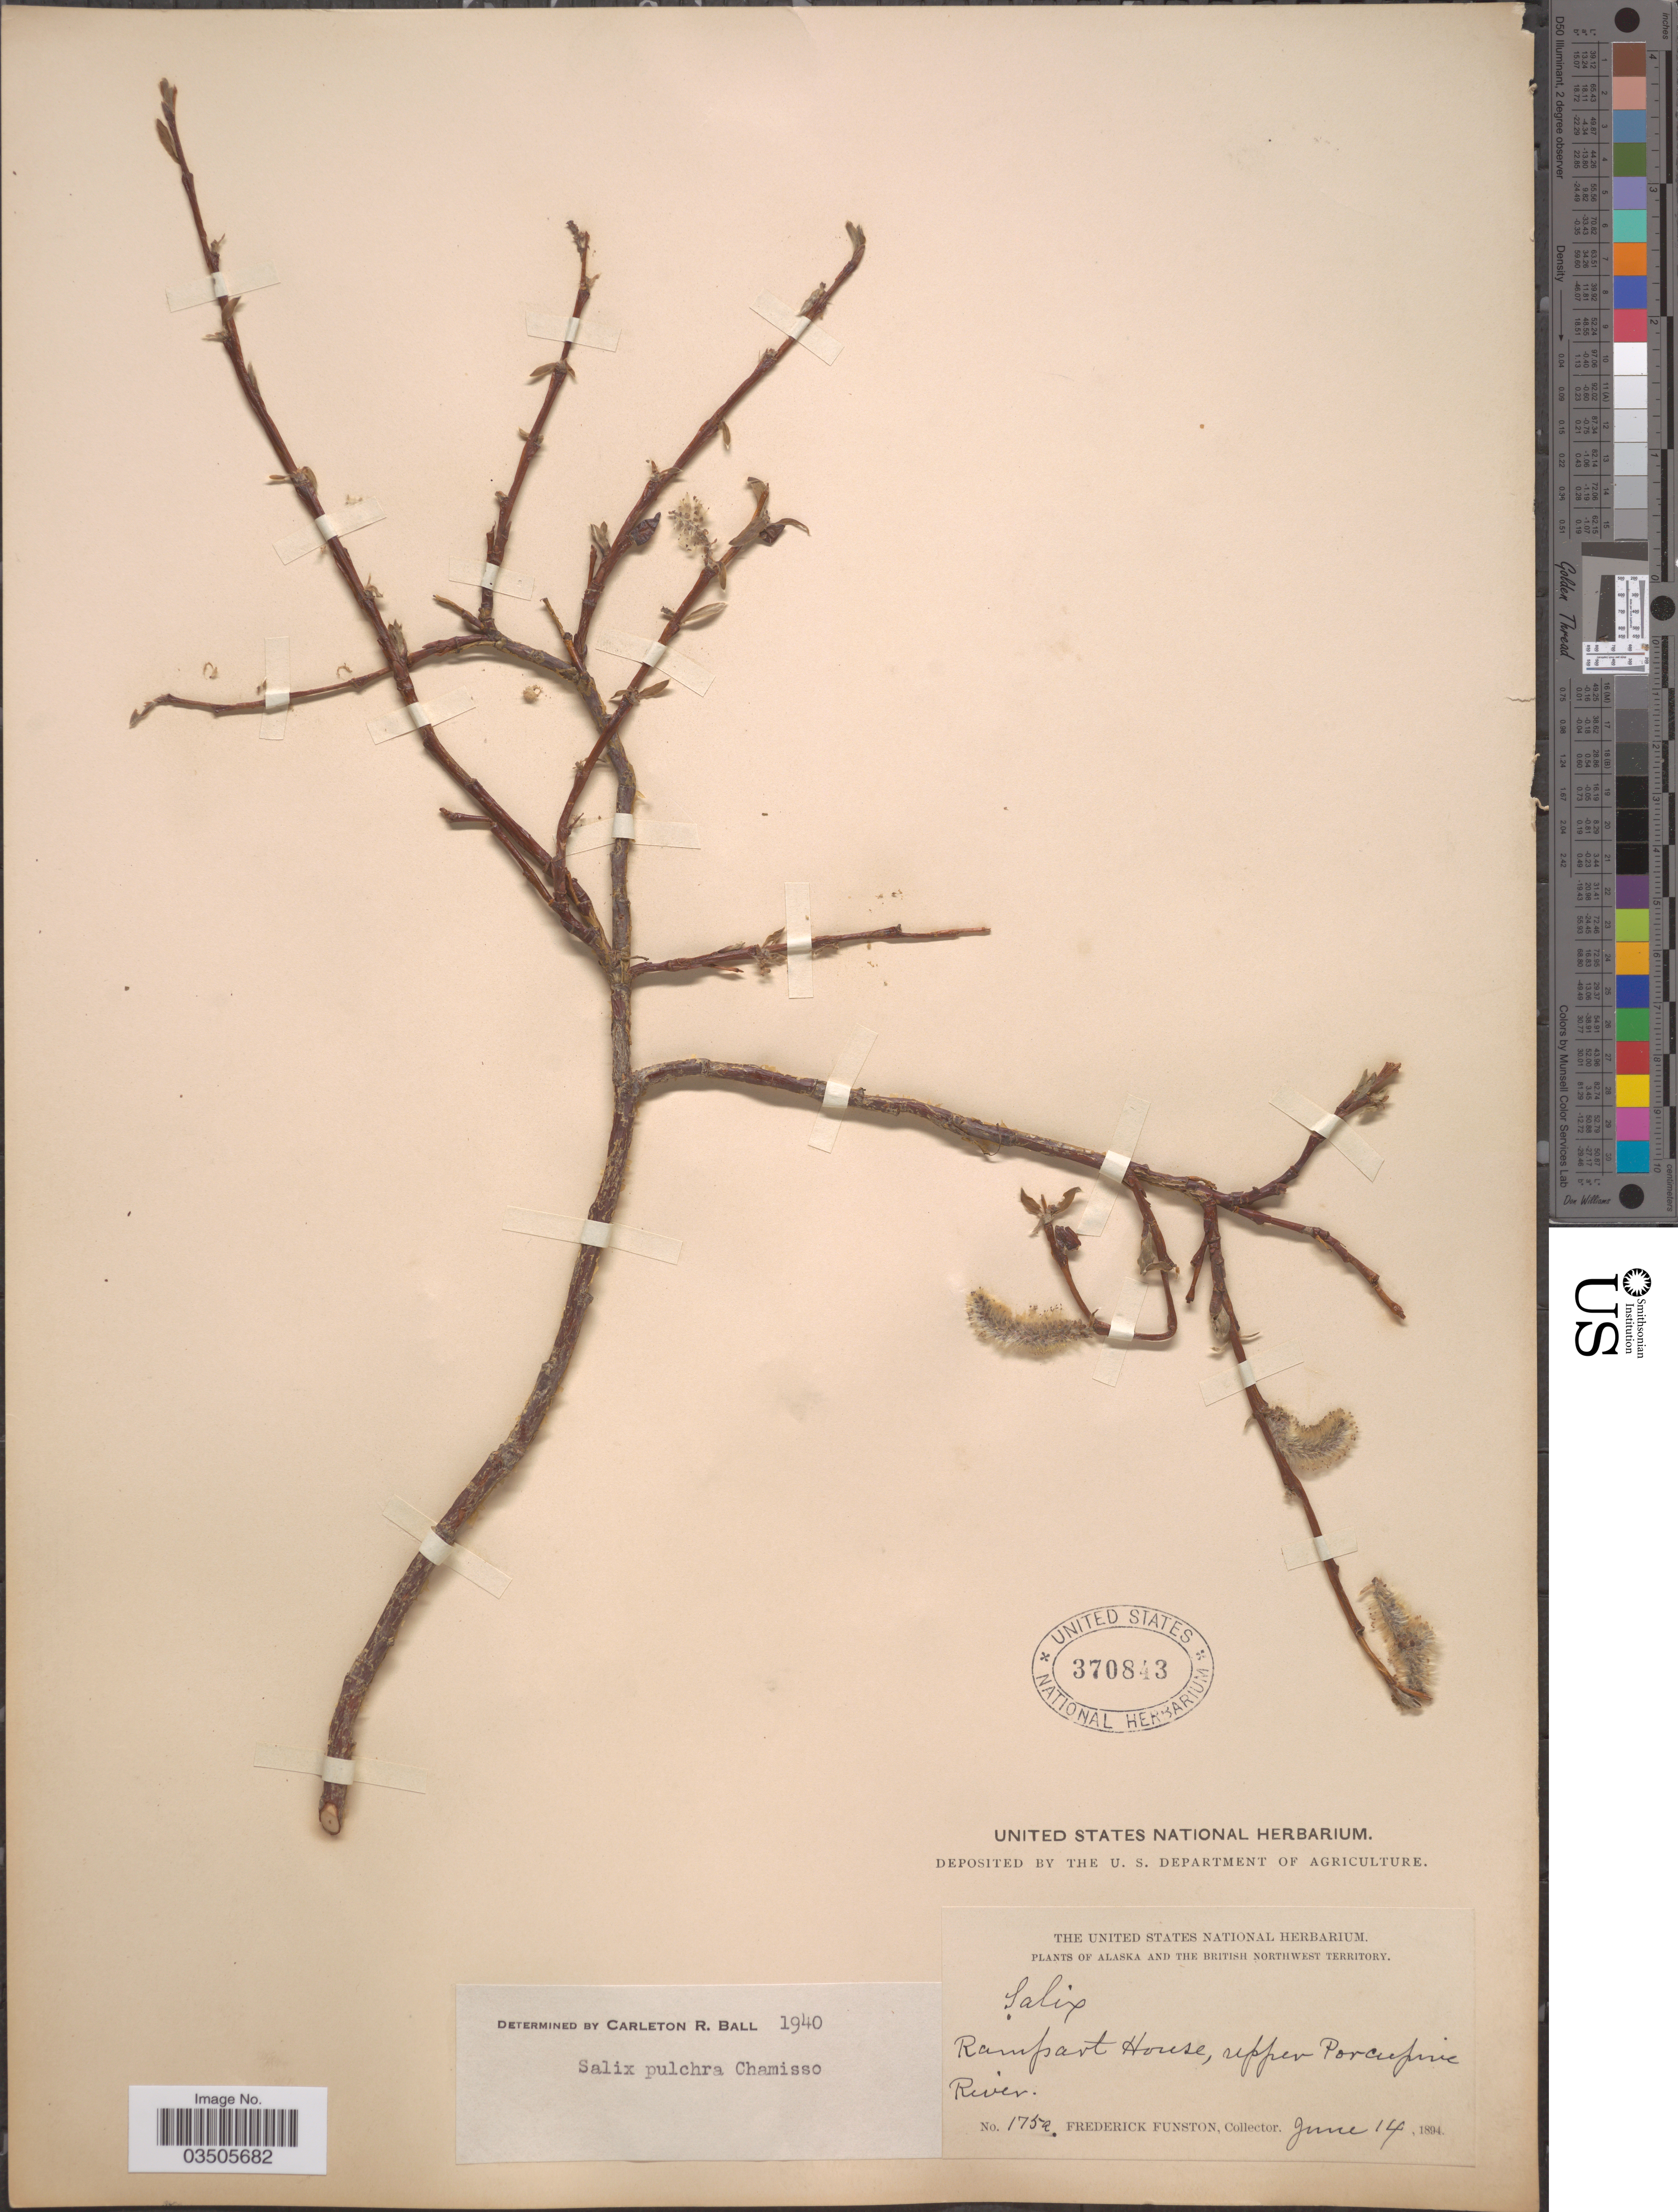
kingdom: Plantae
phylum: Tracheophyta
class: Magnoliopsida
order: Malpighiales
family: Salicaceae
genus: Salix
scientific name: Salix pulchra var. yukonensis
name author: C.K. Schneid.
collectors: F. Funston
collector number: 175a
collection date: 1894-06-14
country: Canada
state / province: Yukon Territory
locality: Alaska and the British Northwest Territory. Rampart House, upper Porcupine River.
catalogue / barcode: US 370843